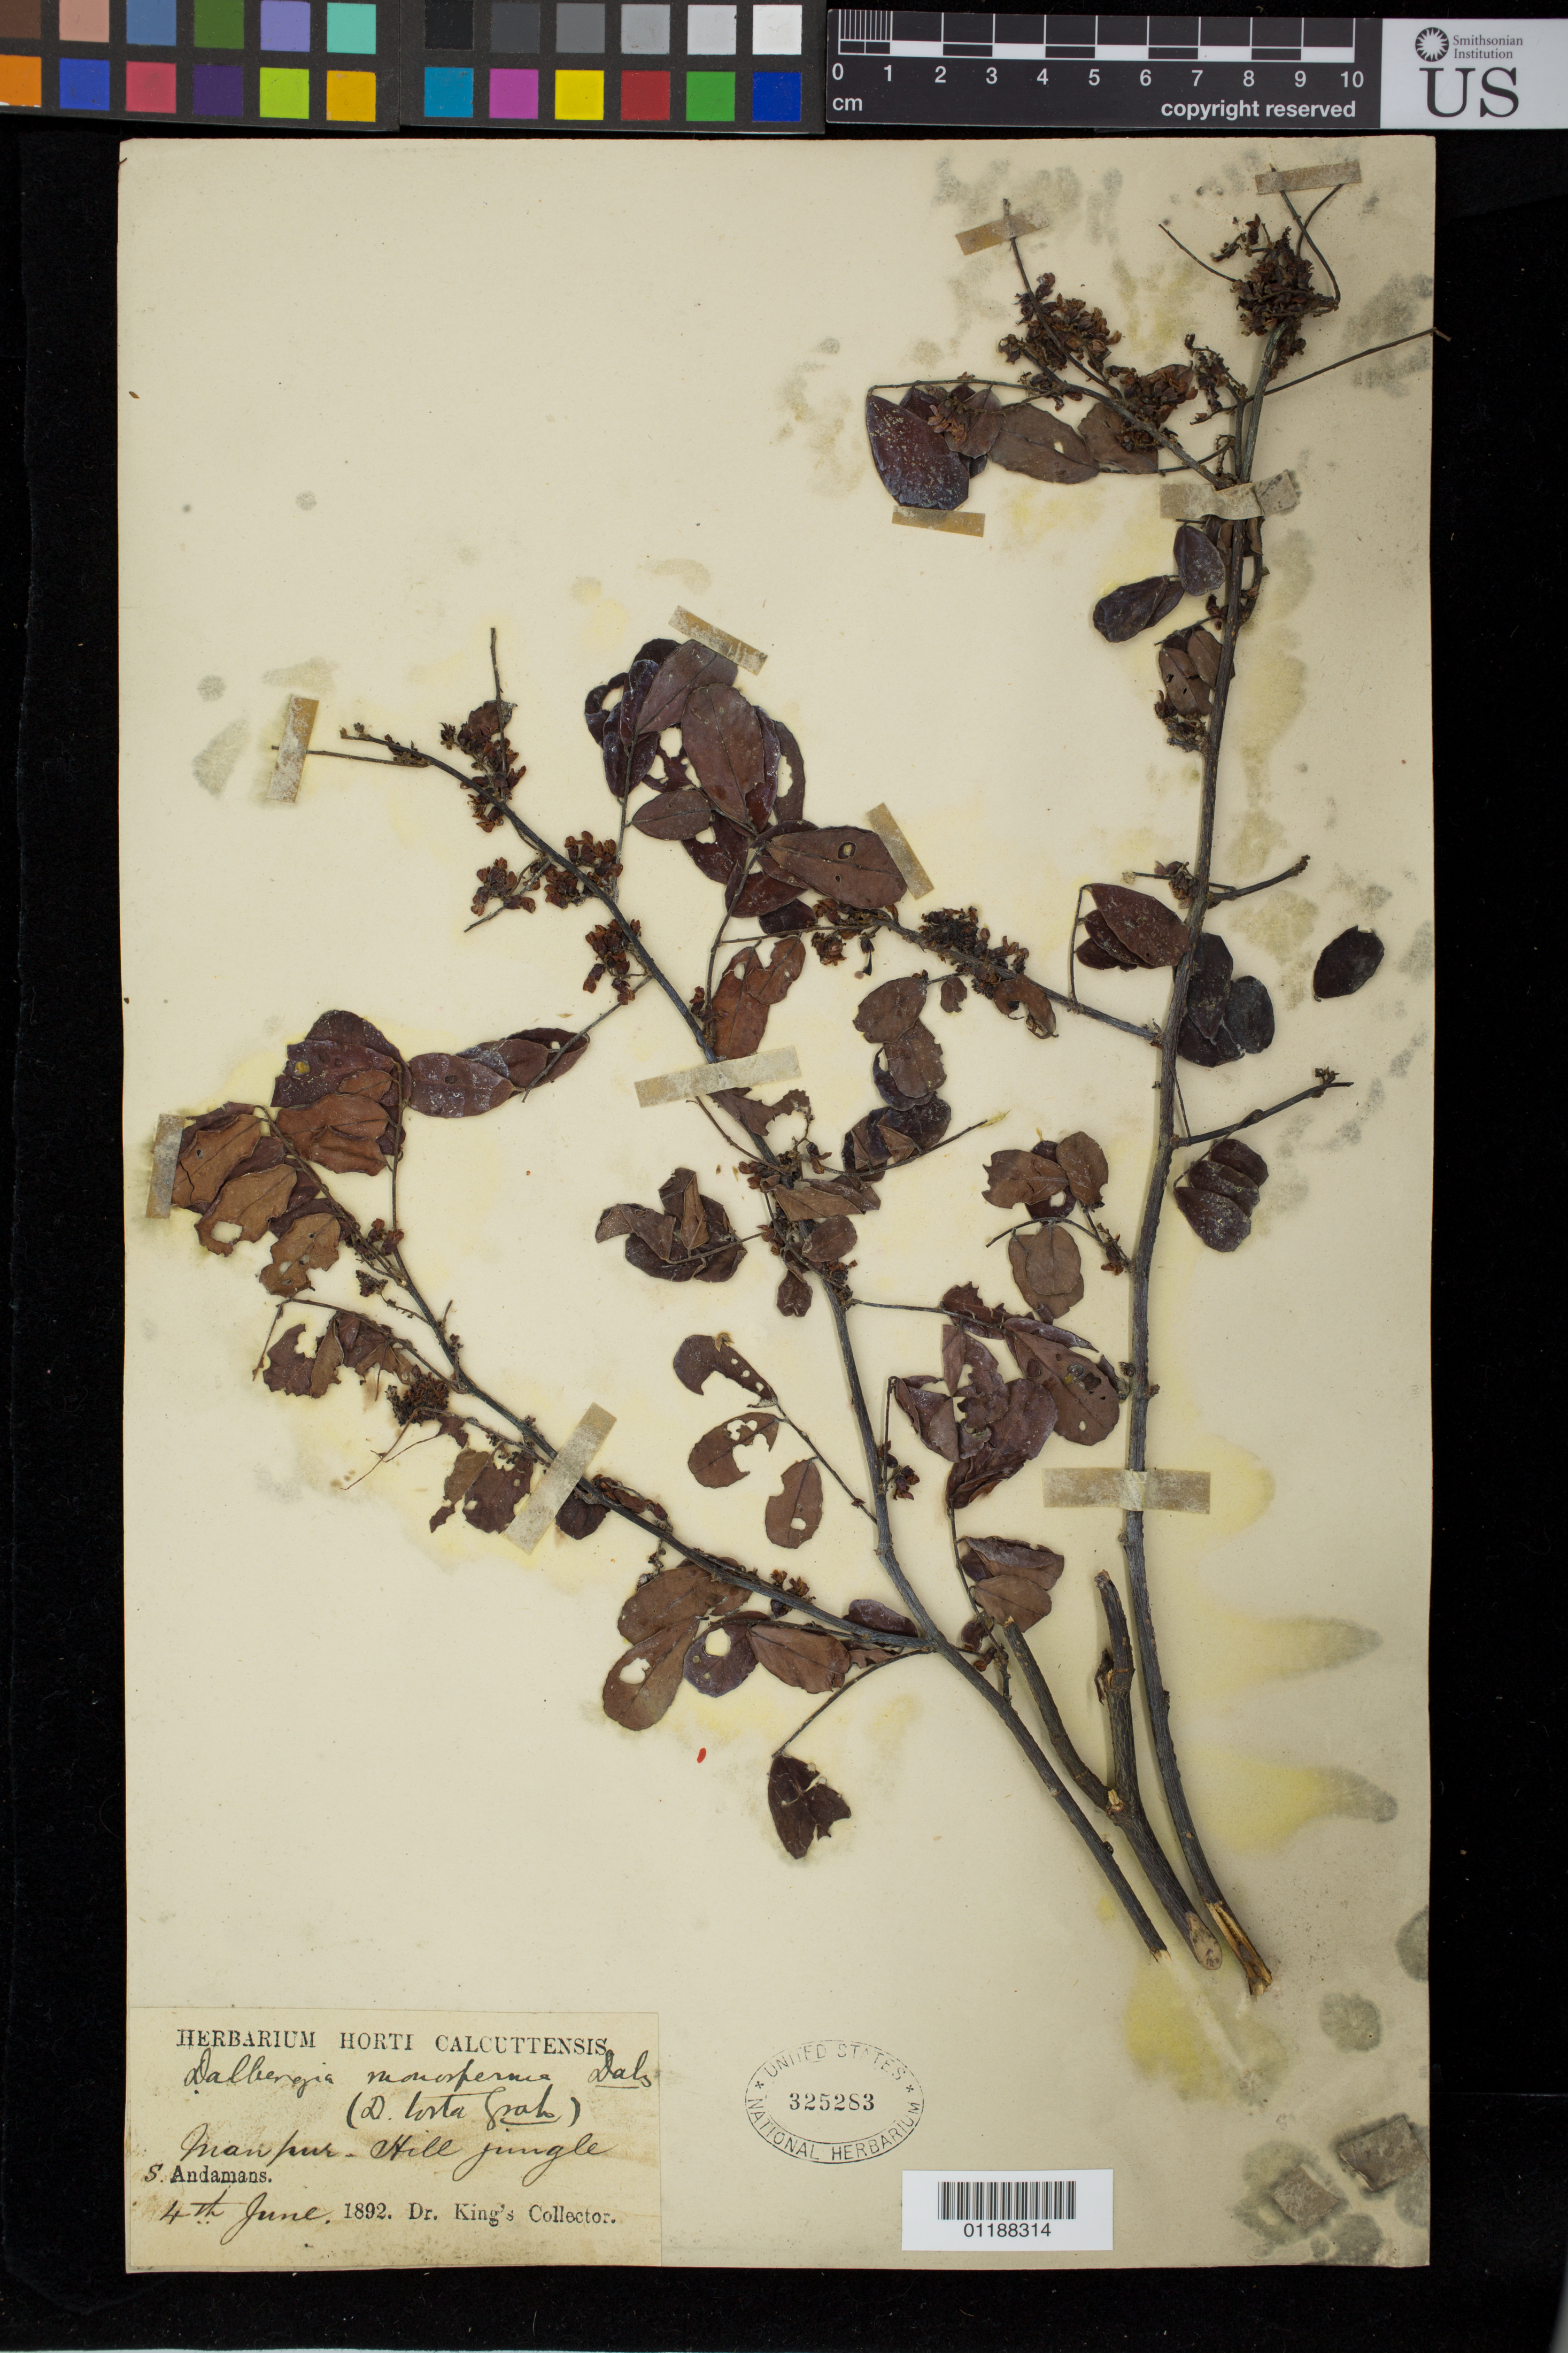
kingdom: Plantae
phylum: Tracheophyta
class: Magnoliopsida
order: Fabales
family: Fabaceae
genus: Dalbergia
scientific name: Dalbergia candenatensis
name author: (Dennst.) Pr.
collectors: Dr. King's collector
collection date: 1892-06-04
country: India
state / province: Andaman and Nicobar Islands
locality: Manpur Hill jungle. S. Andamans.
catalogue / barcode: US 325283